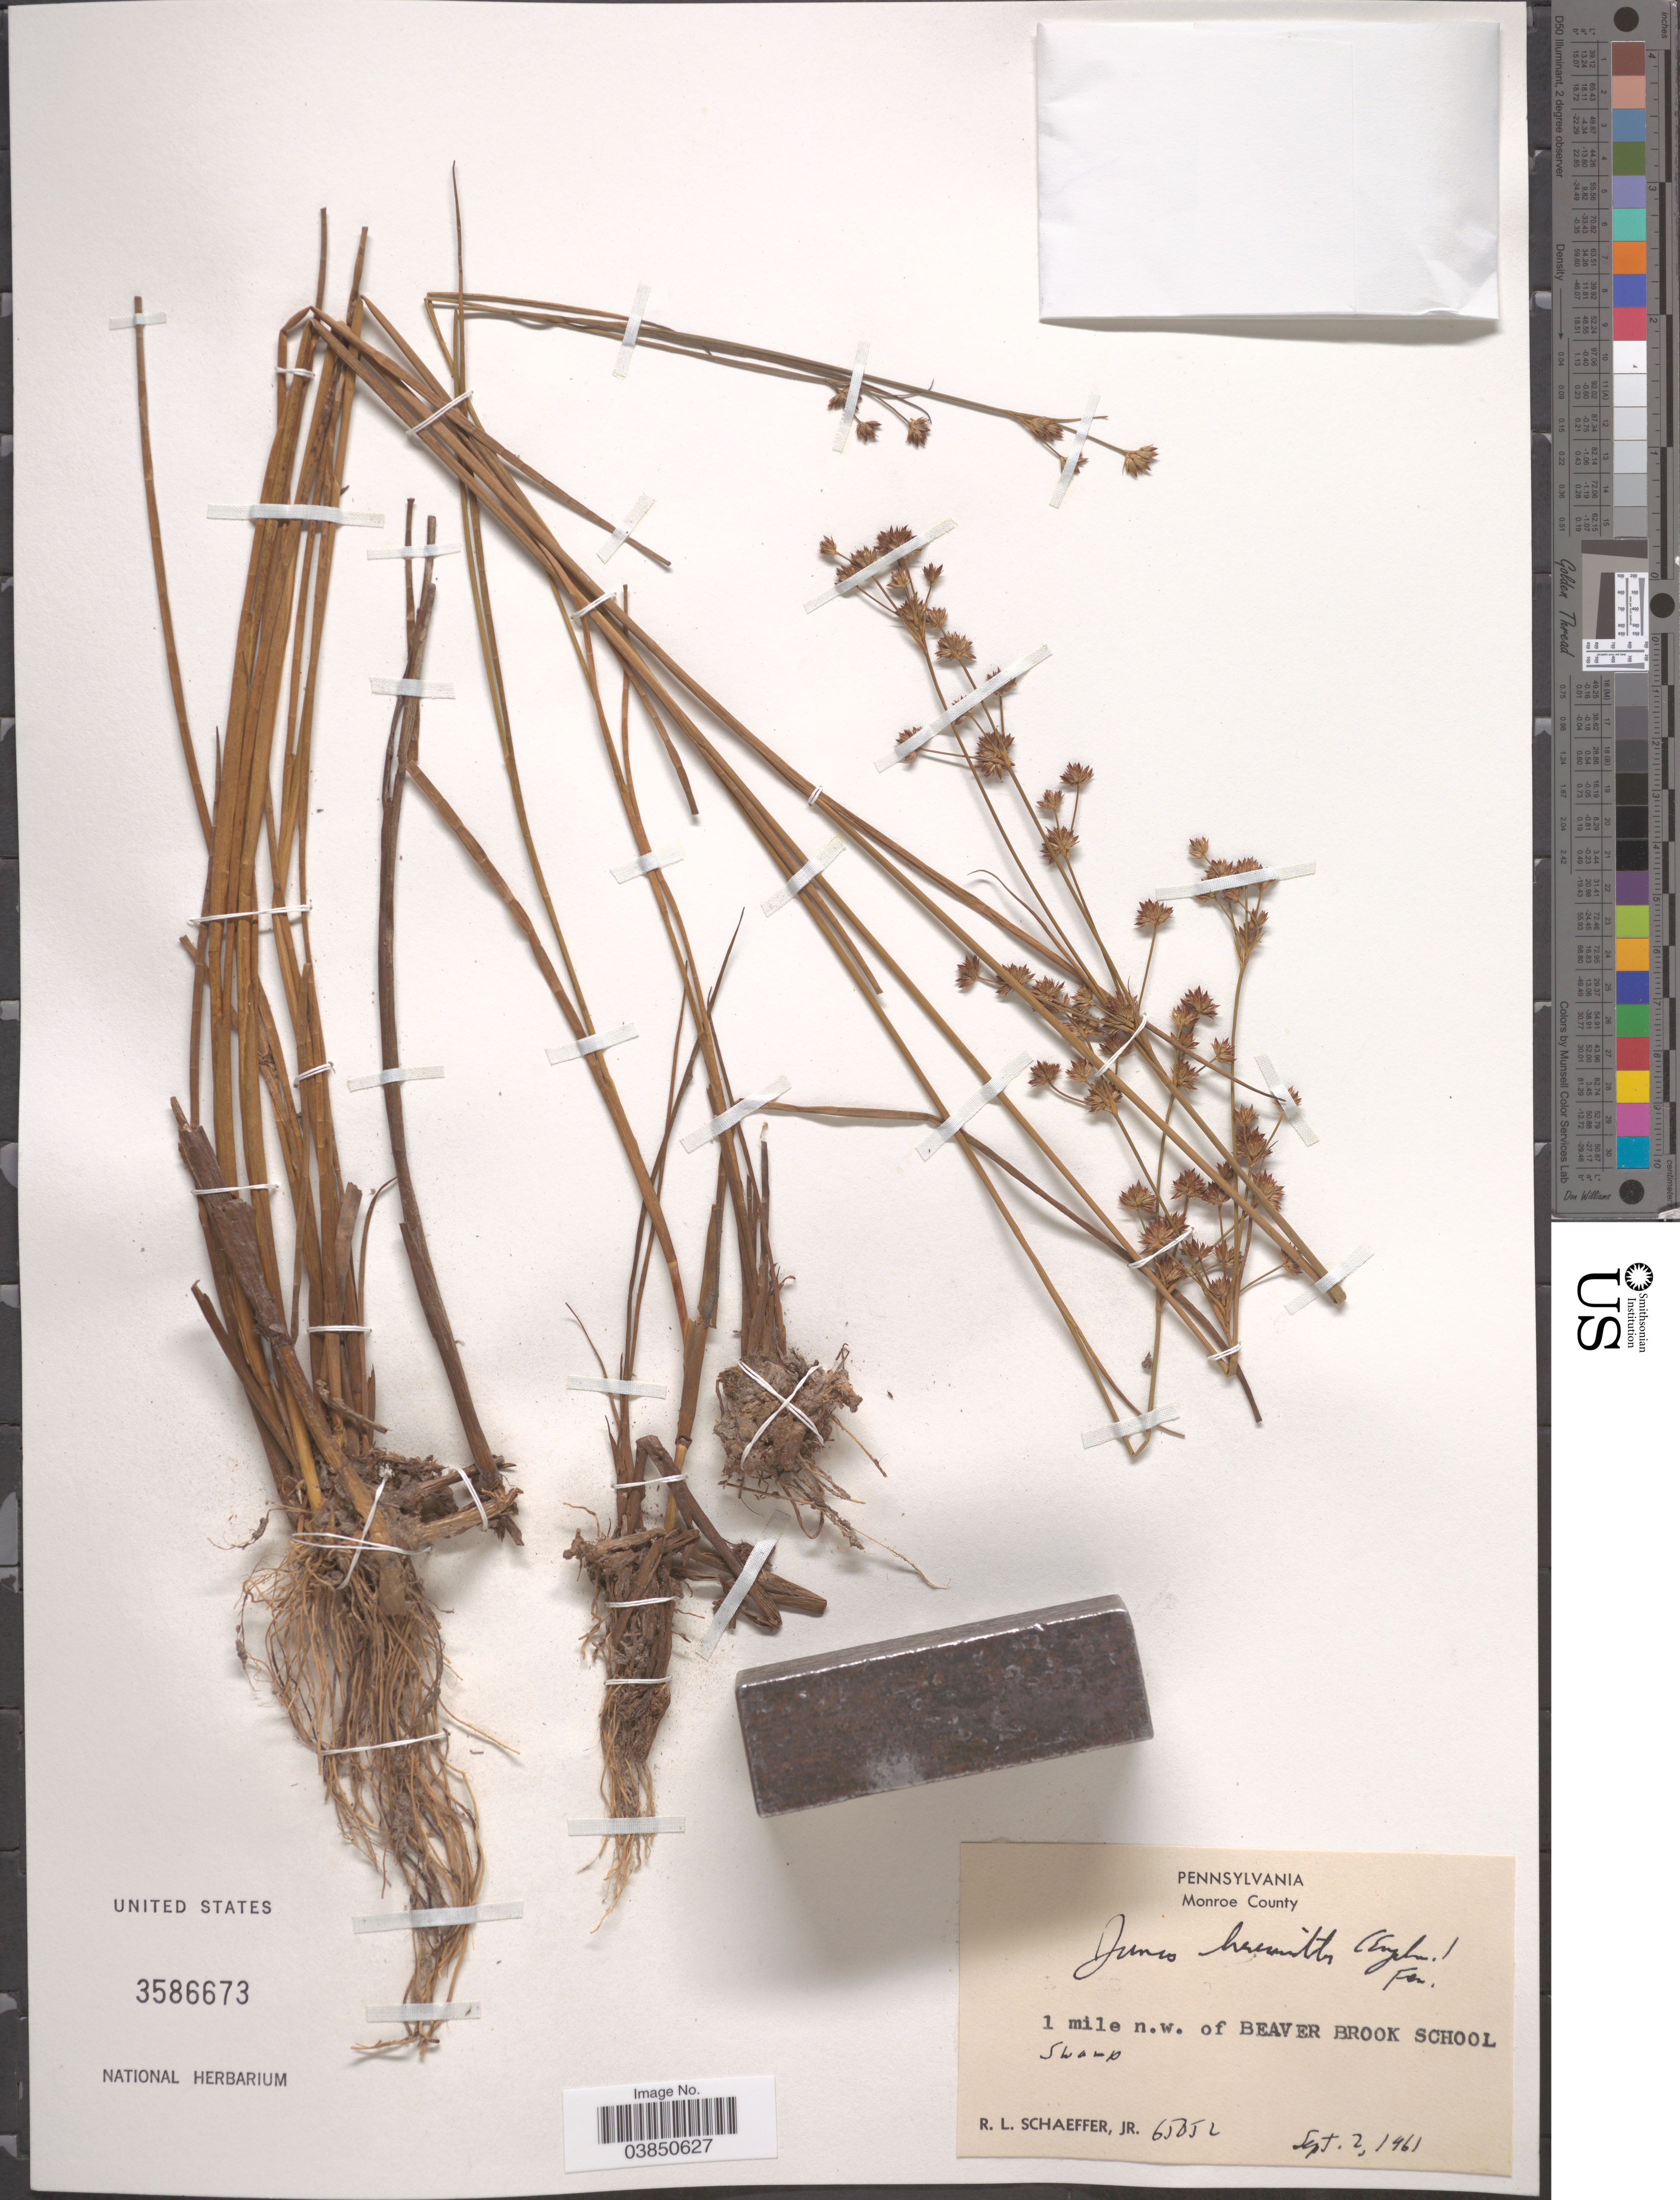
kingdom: Plantae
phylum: Tracheophyta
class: Liliopsida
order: Poales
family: Juncaceae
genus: Juncus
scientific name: Juncus brevicaudatus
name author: (Engelm.) Fernald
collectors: R. L. Schaeffer Jr.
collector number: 65052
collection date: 1961-09-02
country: United States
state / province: Pennsylvania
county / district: Monroe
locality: Monroe County. 1 mile n.w. of Beaver Brook School. Swamp.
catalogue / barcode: US 3586673